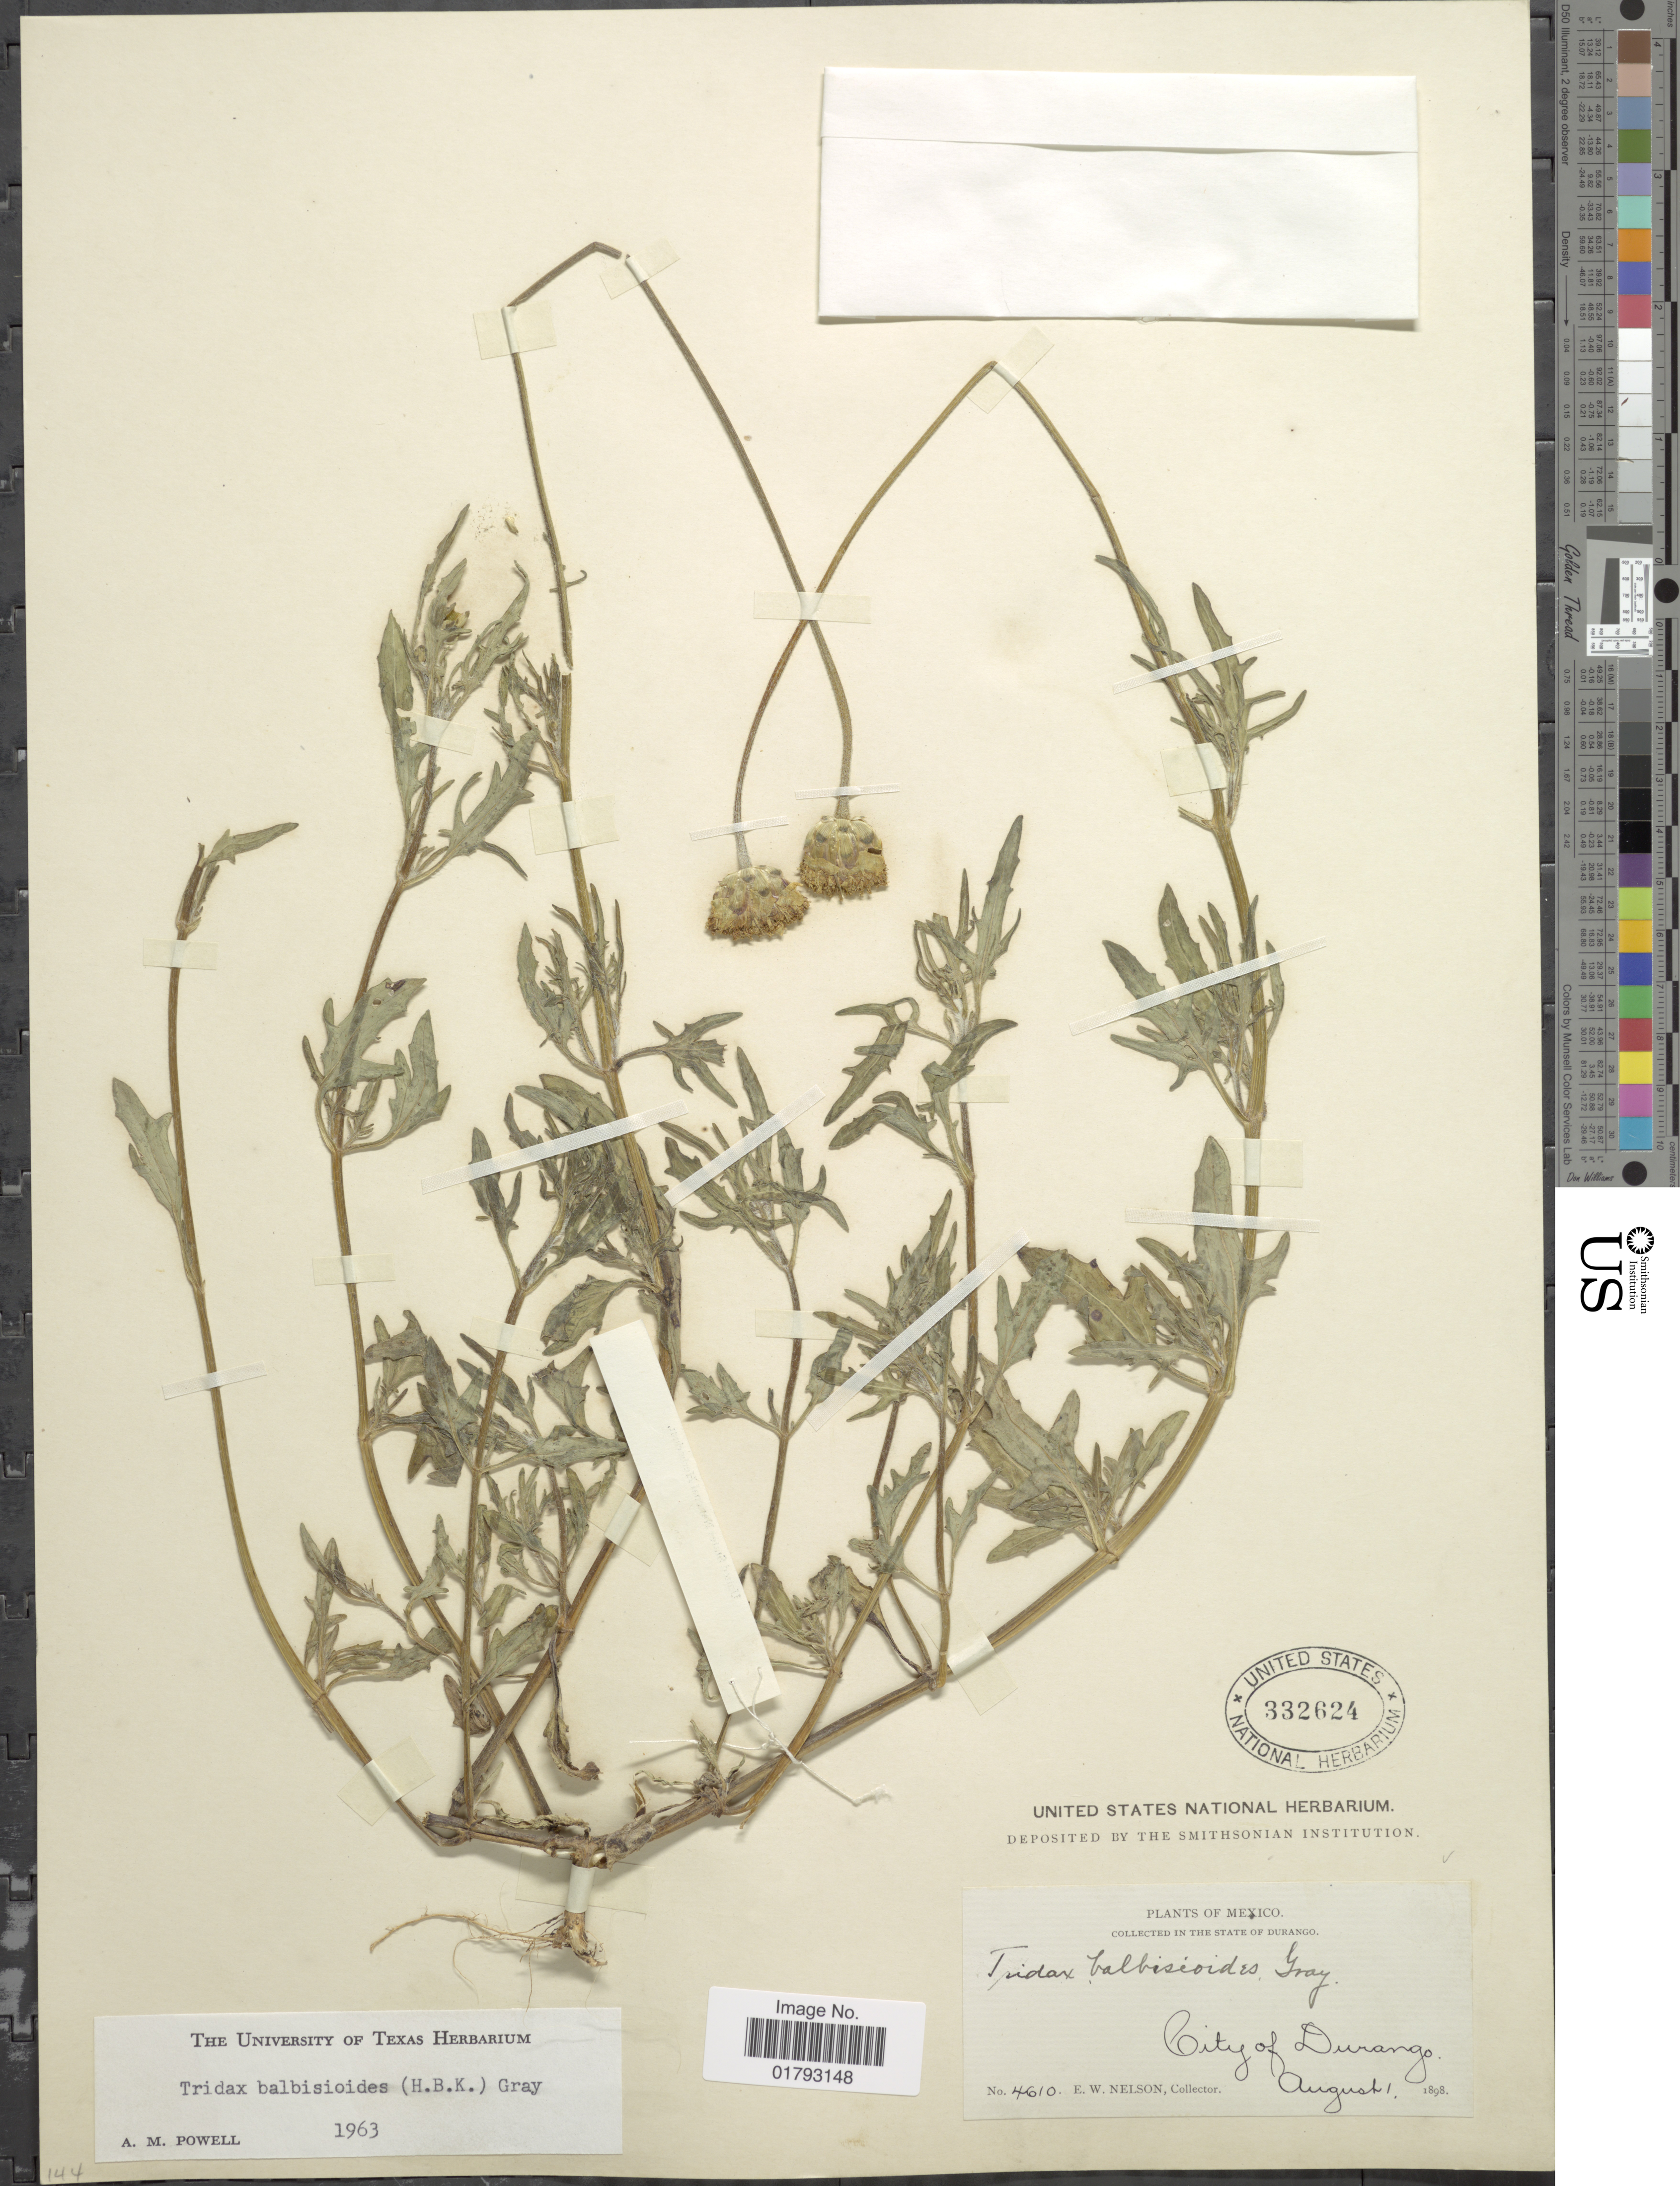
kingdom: Plantae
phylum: Tracheophyta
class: Magnoliopsida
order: Asterales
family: Asteraceae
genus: Tridax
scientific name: Tridax balbisioides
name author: (Kunth) A. Gray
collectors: E. W. Nelson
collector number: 4610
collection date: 1898-08-01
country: Mexico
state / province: Durango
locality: State of Durango. City of Durango.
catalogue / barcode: US 332624